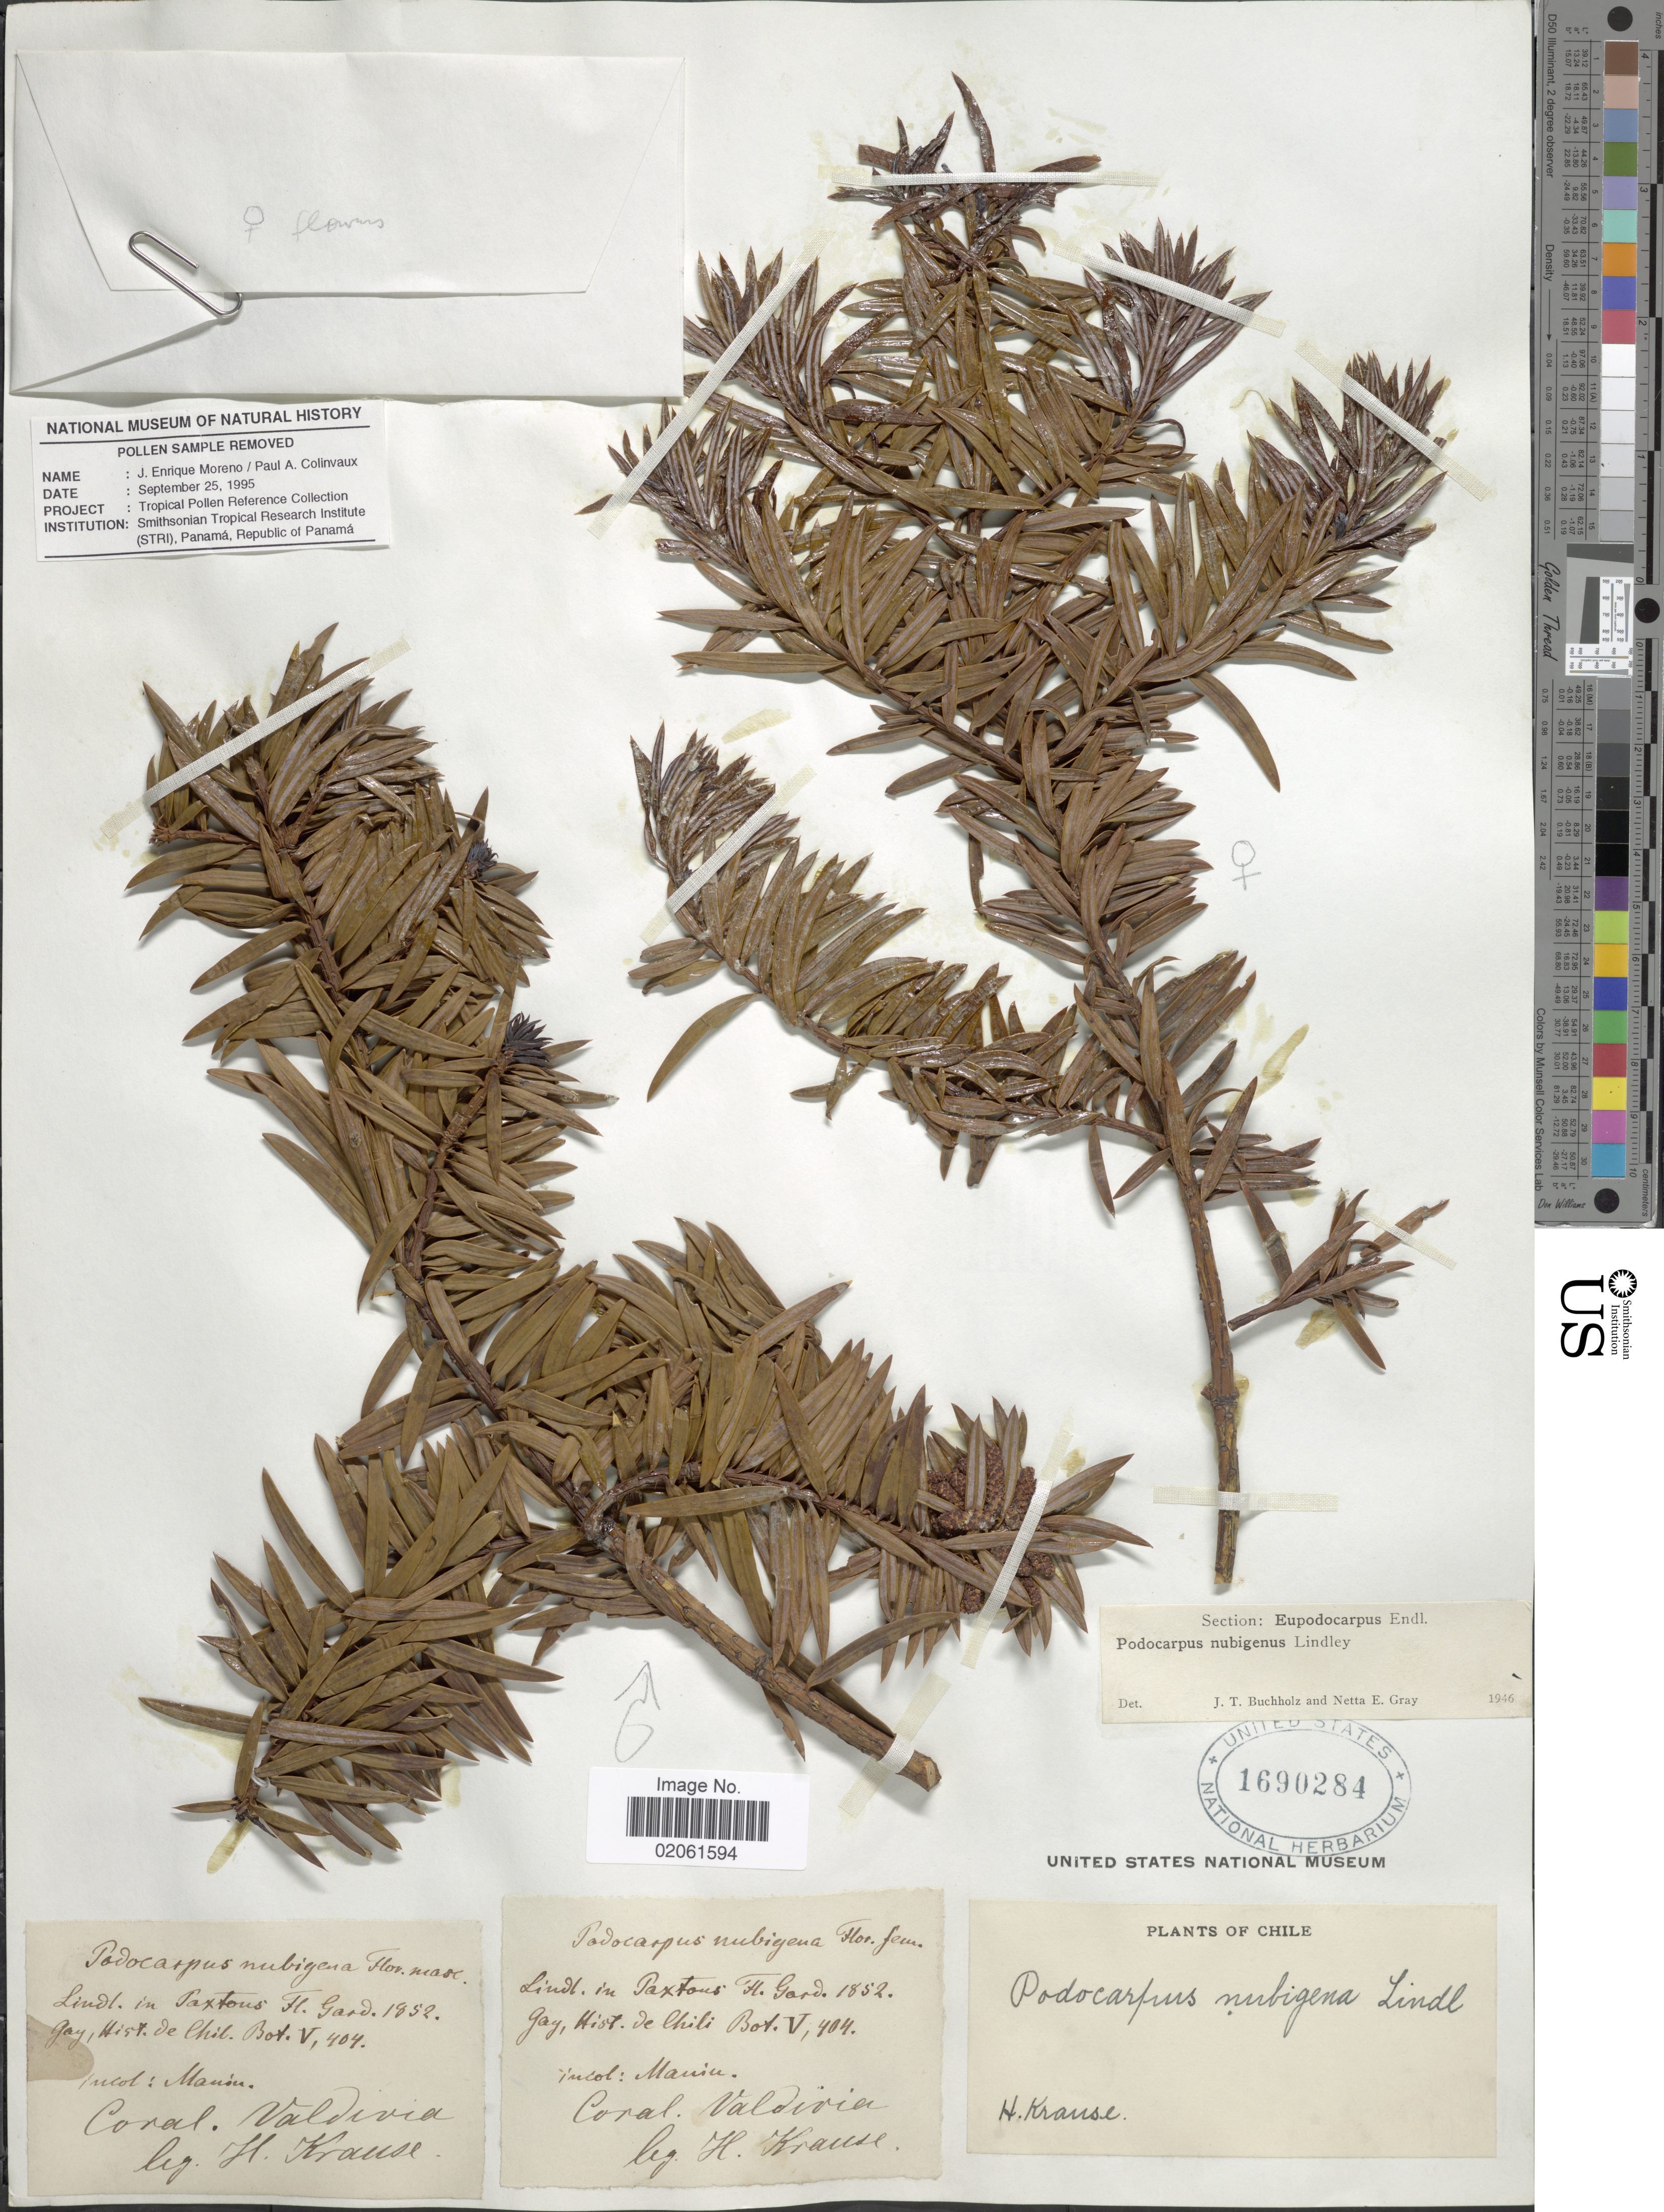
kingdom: Plantae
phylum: Tracheophyta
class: Pinopsida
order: Pinales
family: Podocarpaceae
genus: Podocarpus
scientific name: Podocarpus nubigenus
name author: Lindl.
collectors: H. Krause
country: Chile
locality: Chile. Coral Valdivia.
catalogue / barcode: US 1690284